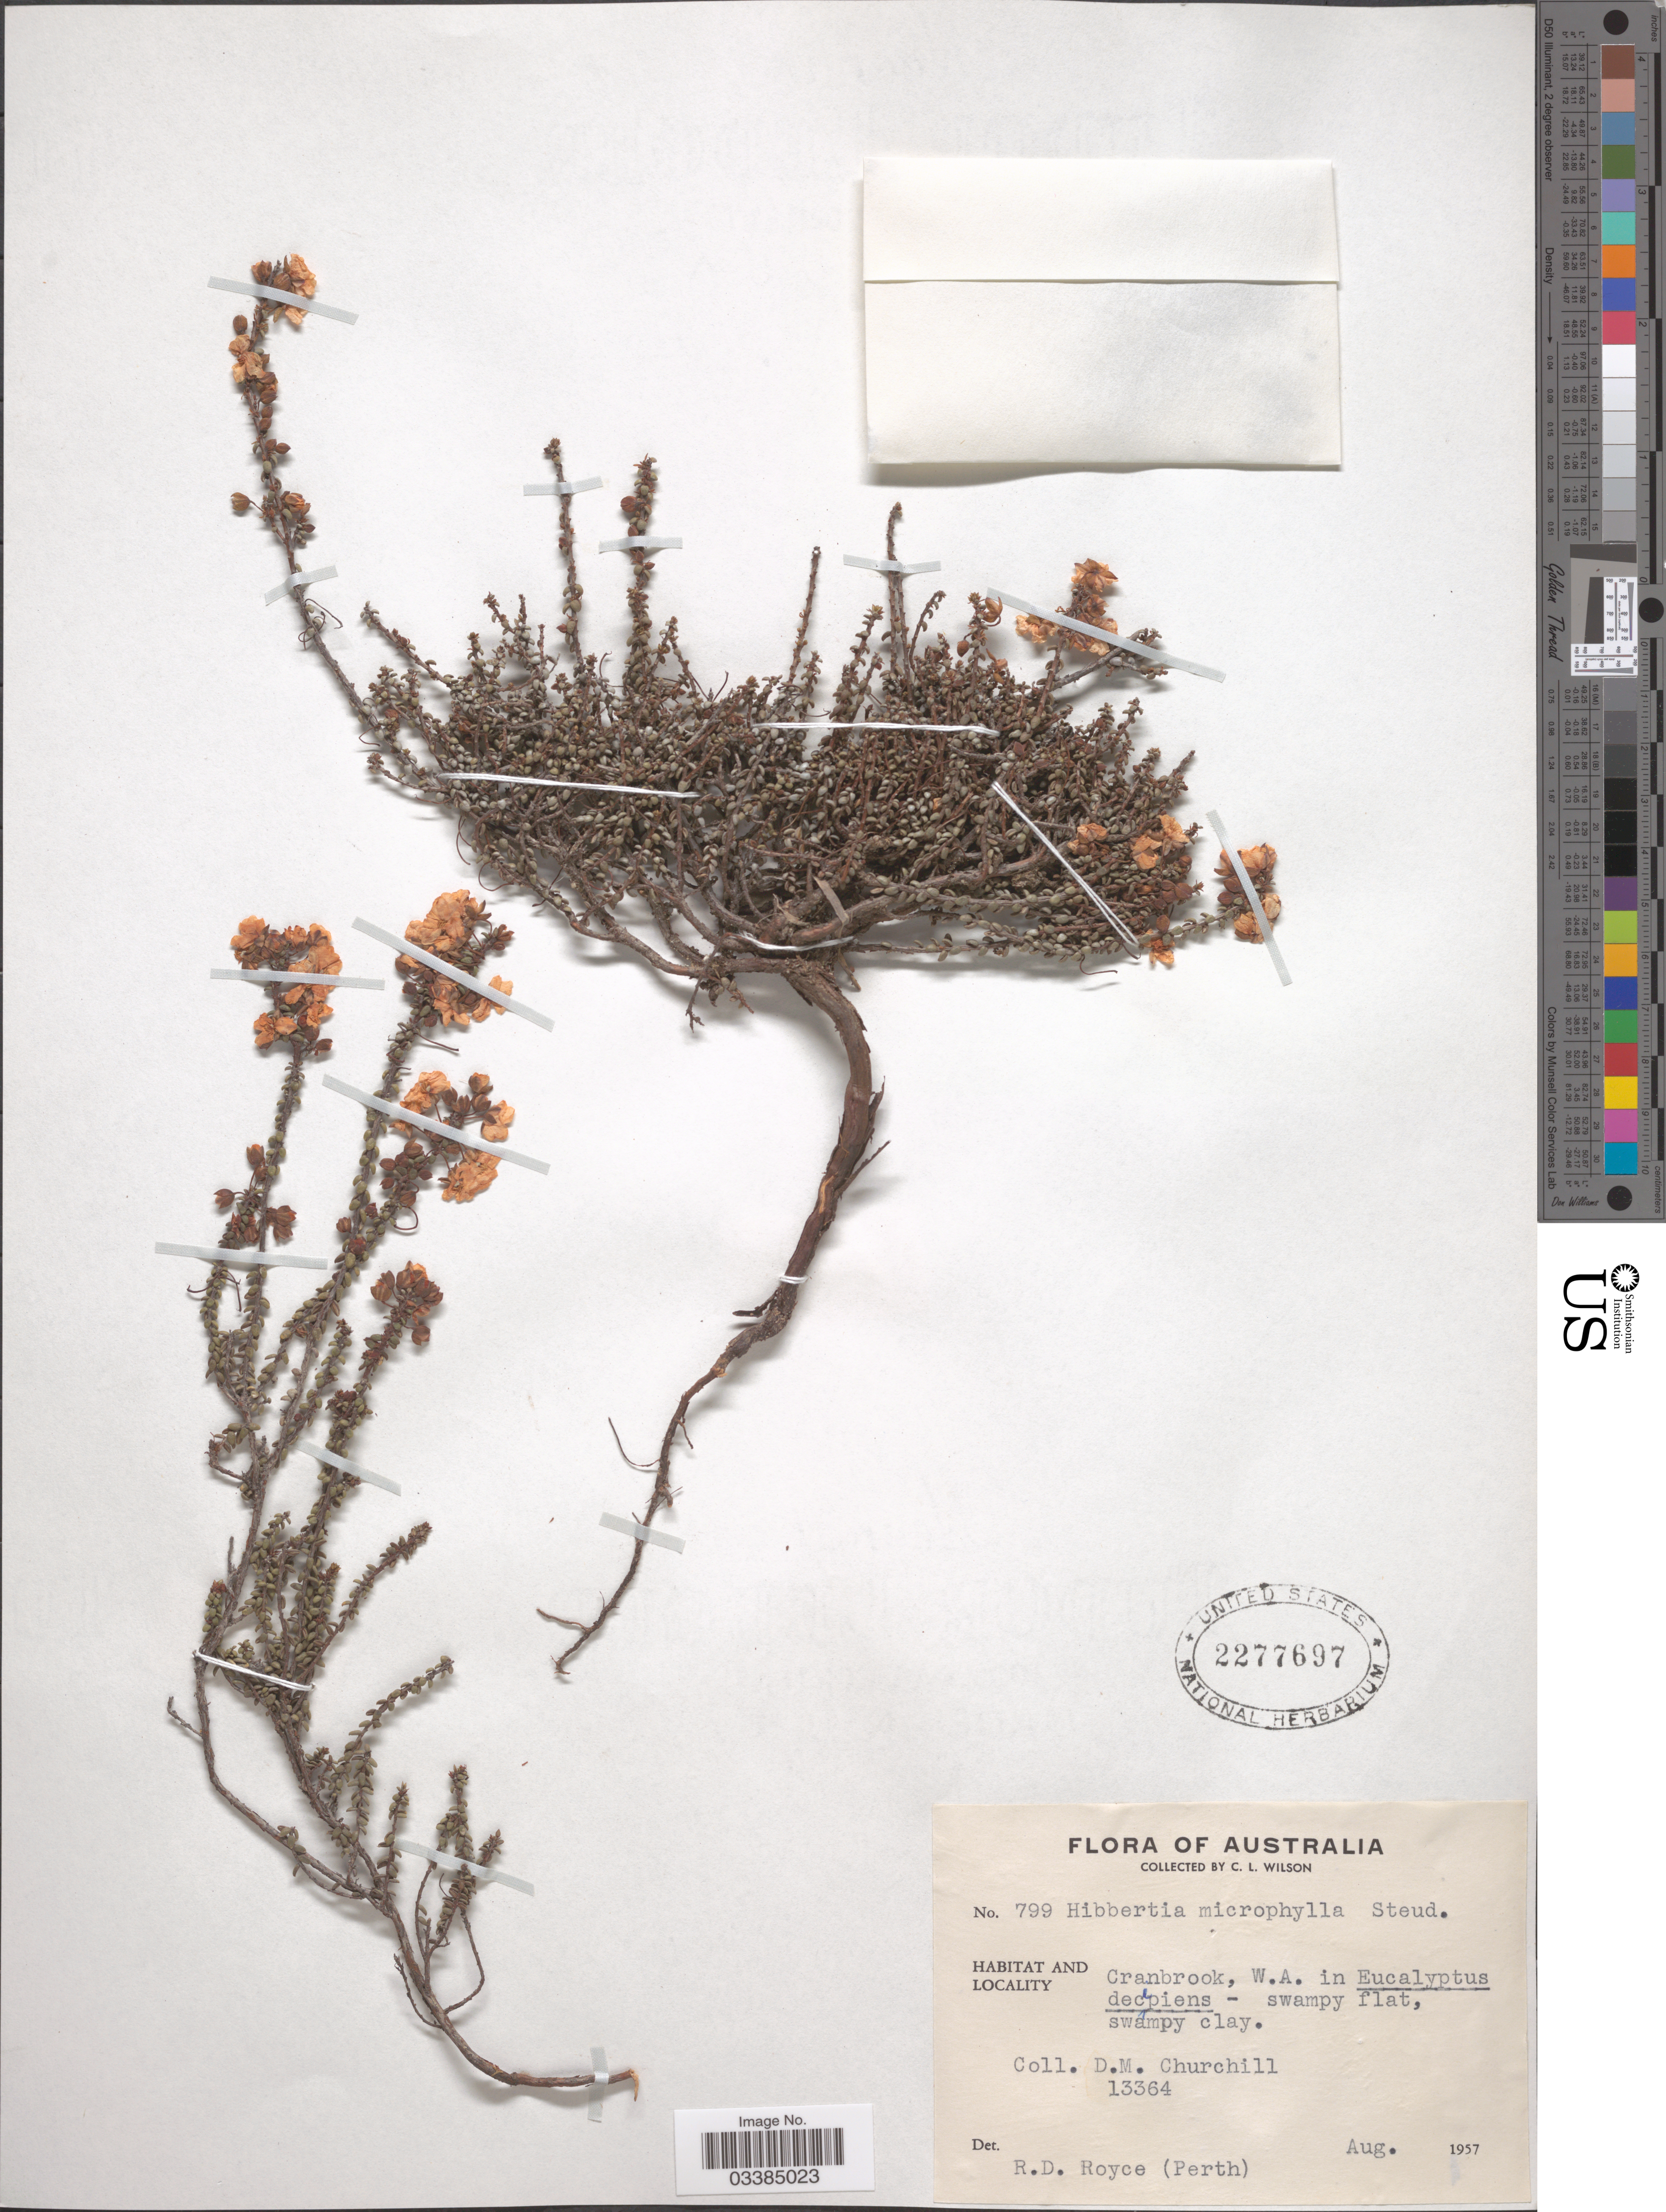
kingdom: Plantae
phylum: Tracheophyta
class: Magnoliopsida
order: Dilleniales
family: Dilleniaceae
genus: Hibbertia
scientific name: Hibbertia microphylla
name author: Steud.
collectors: D. Churchill & C. L. Wilson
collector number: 13364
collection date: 1957-08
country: Australia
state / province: Western Australia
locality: Cranbrook, W. A.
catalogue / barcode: US 2277697